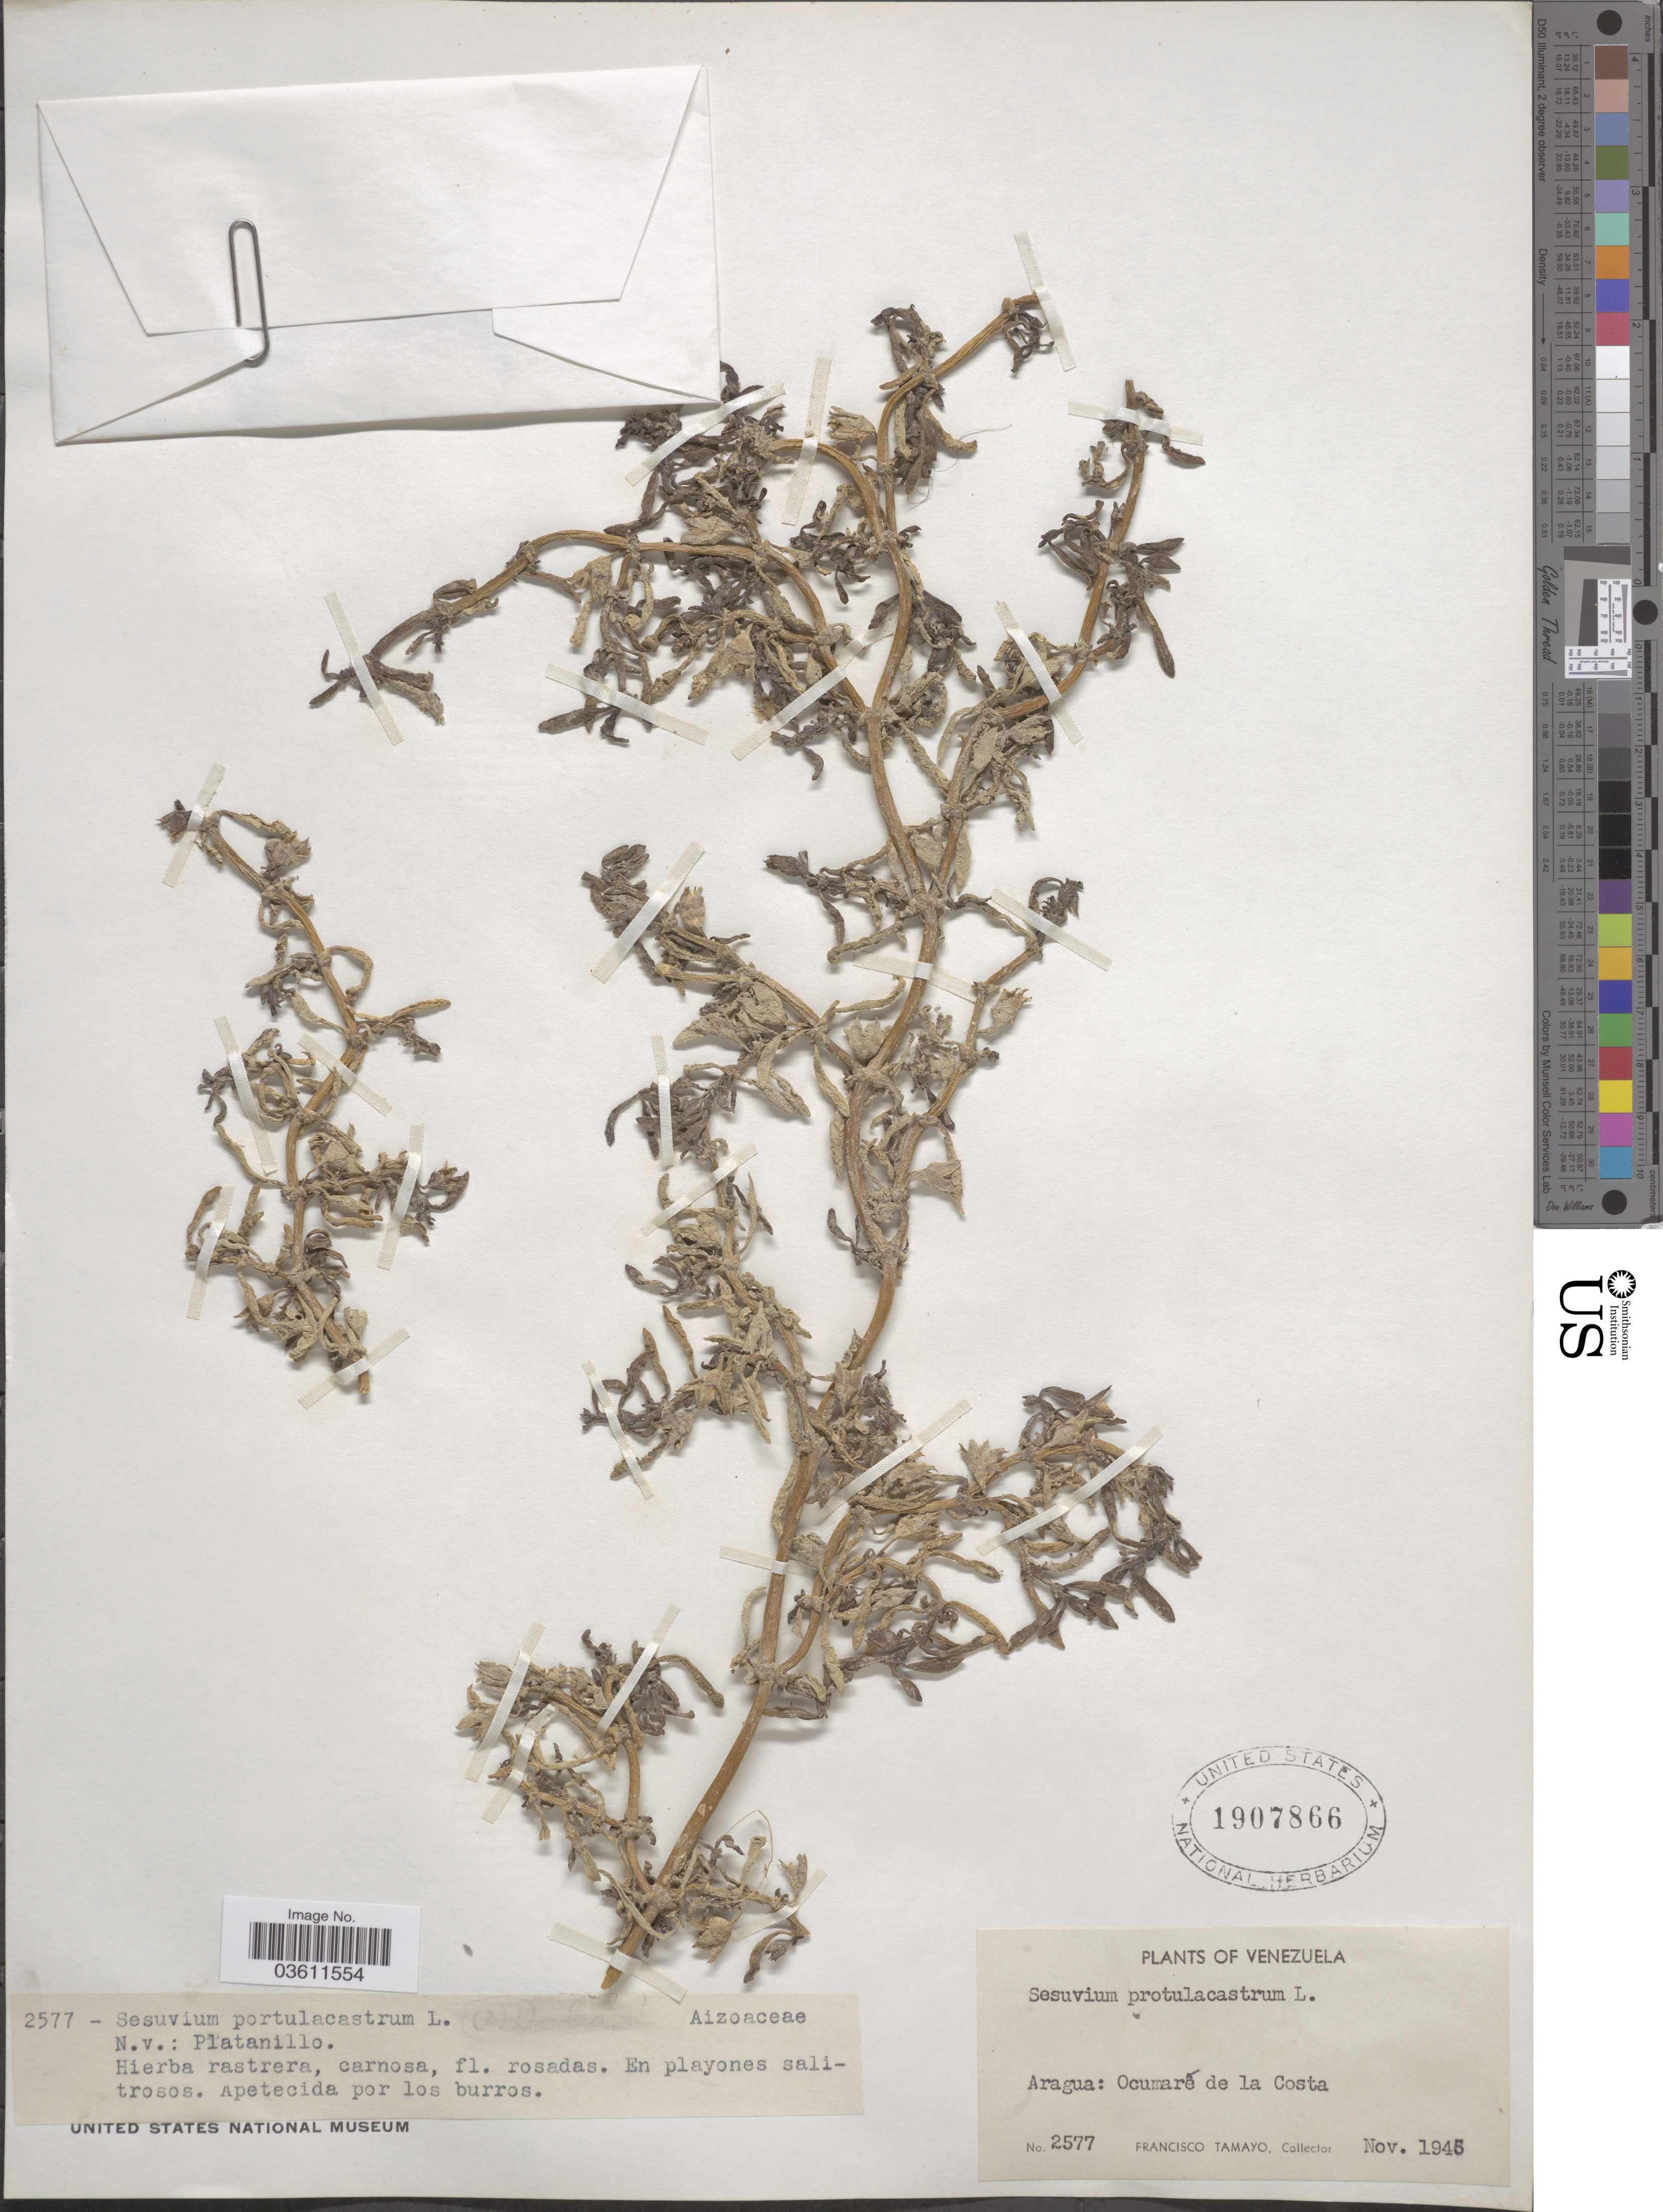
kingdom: Plantae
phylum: Tracheophyta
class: Magnoliopsida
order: Caryophyllales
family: Aizoaceae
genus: Sesuvium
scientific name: Sesuvium portulacastrum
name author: (L.) L.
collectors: F. Tamayo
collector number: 2577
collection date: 1945-11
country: Venezuela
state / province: Aragua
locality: Ocumaré de la Costa.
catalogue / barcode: US 1907866